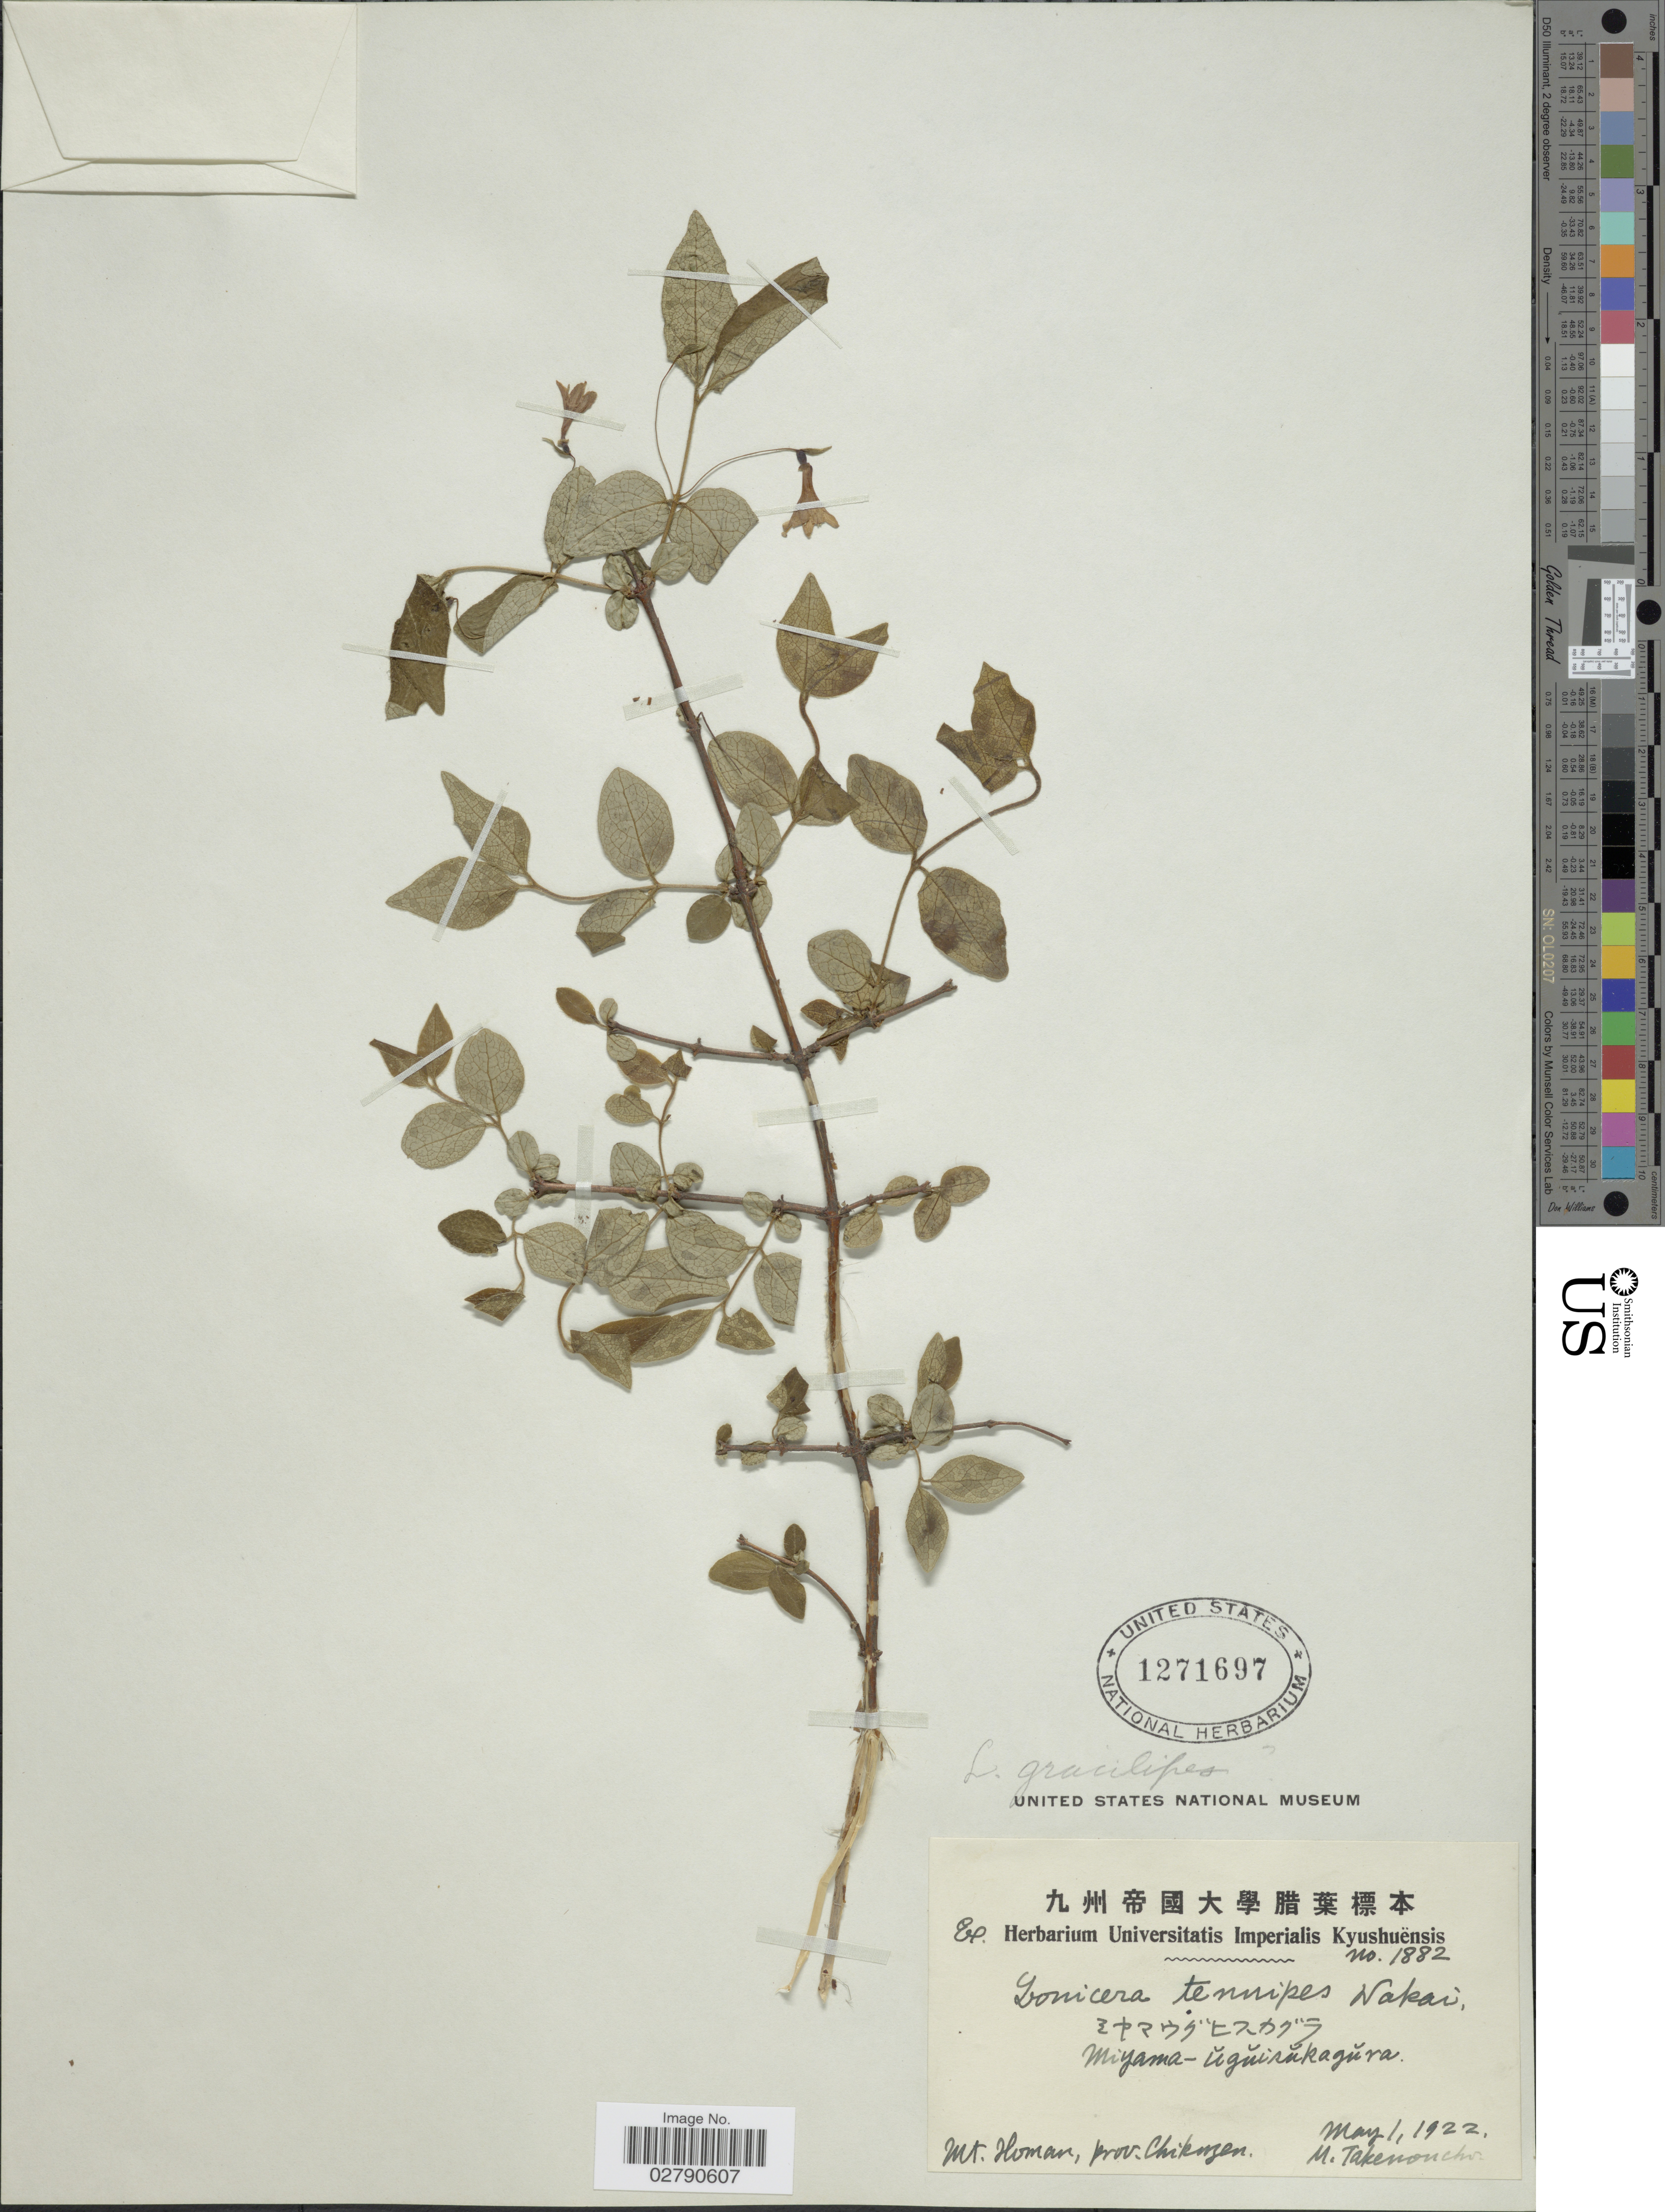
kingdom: Plantae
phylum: Tracheophyta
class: Magnoliopsida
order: Dipsacales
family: Caprifoliaceae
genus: Lonicera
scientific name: Lonicera gracilipes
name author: Miq.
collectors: M. Takenouchi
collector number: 1882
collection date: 1922-05-01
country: Japan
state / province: Hukuoka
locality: Miyama. Mt. Homan. Prov. Ckikuzen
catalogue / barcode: US 1271697